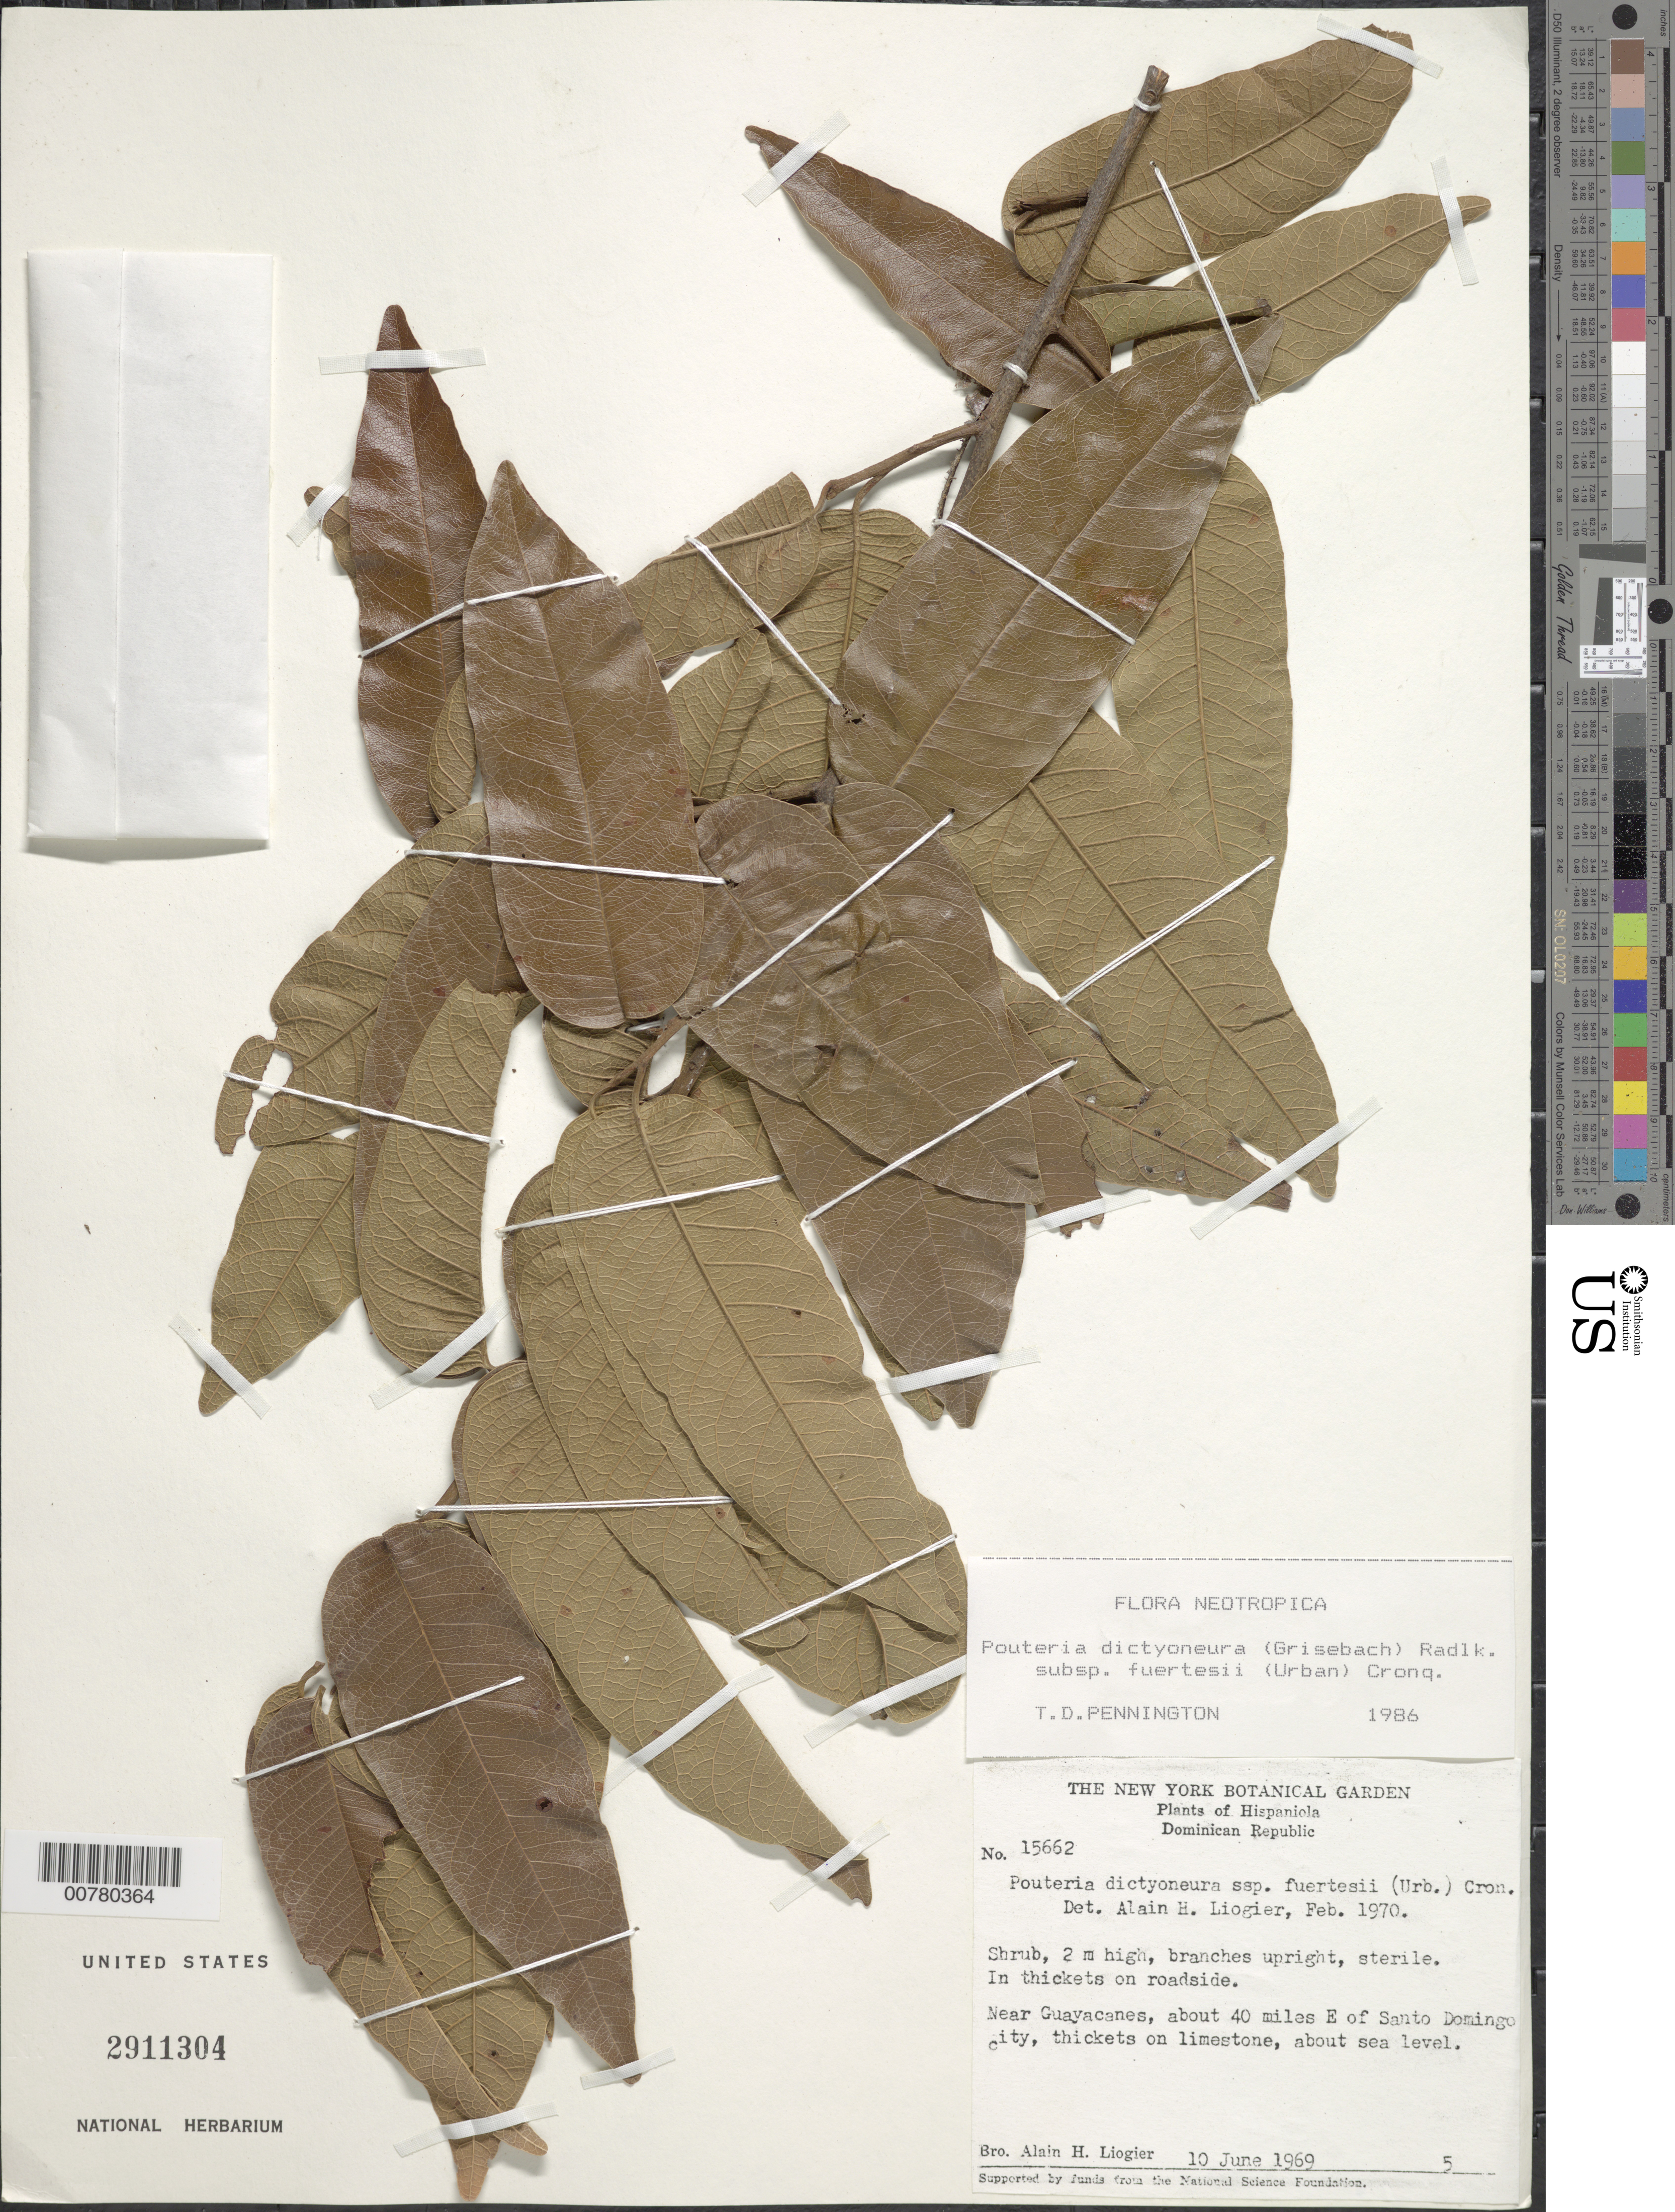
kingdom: Plantae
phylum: Tracheophyta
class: Magnoliopsida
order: Ericales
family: Sapotaceae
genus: Pouteria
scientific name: Pouteria dictyoneura subsp. fuertesii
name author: (Urb.) Cronq.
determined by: Pennington, T. D., (K)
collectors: A. H. Liogier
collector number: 15662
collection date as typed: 10 Jun 1969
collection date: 1969-06-10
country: Dominican Republic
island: Hispaniola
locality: About 40 miles E of Santo Domingo City, Near Guayacanes.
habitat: In thickets on limestone, on roadside.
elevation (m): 0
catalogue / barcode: US 2911304